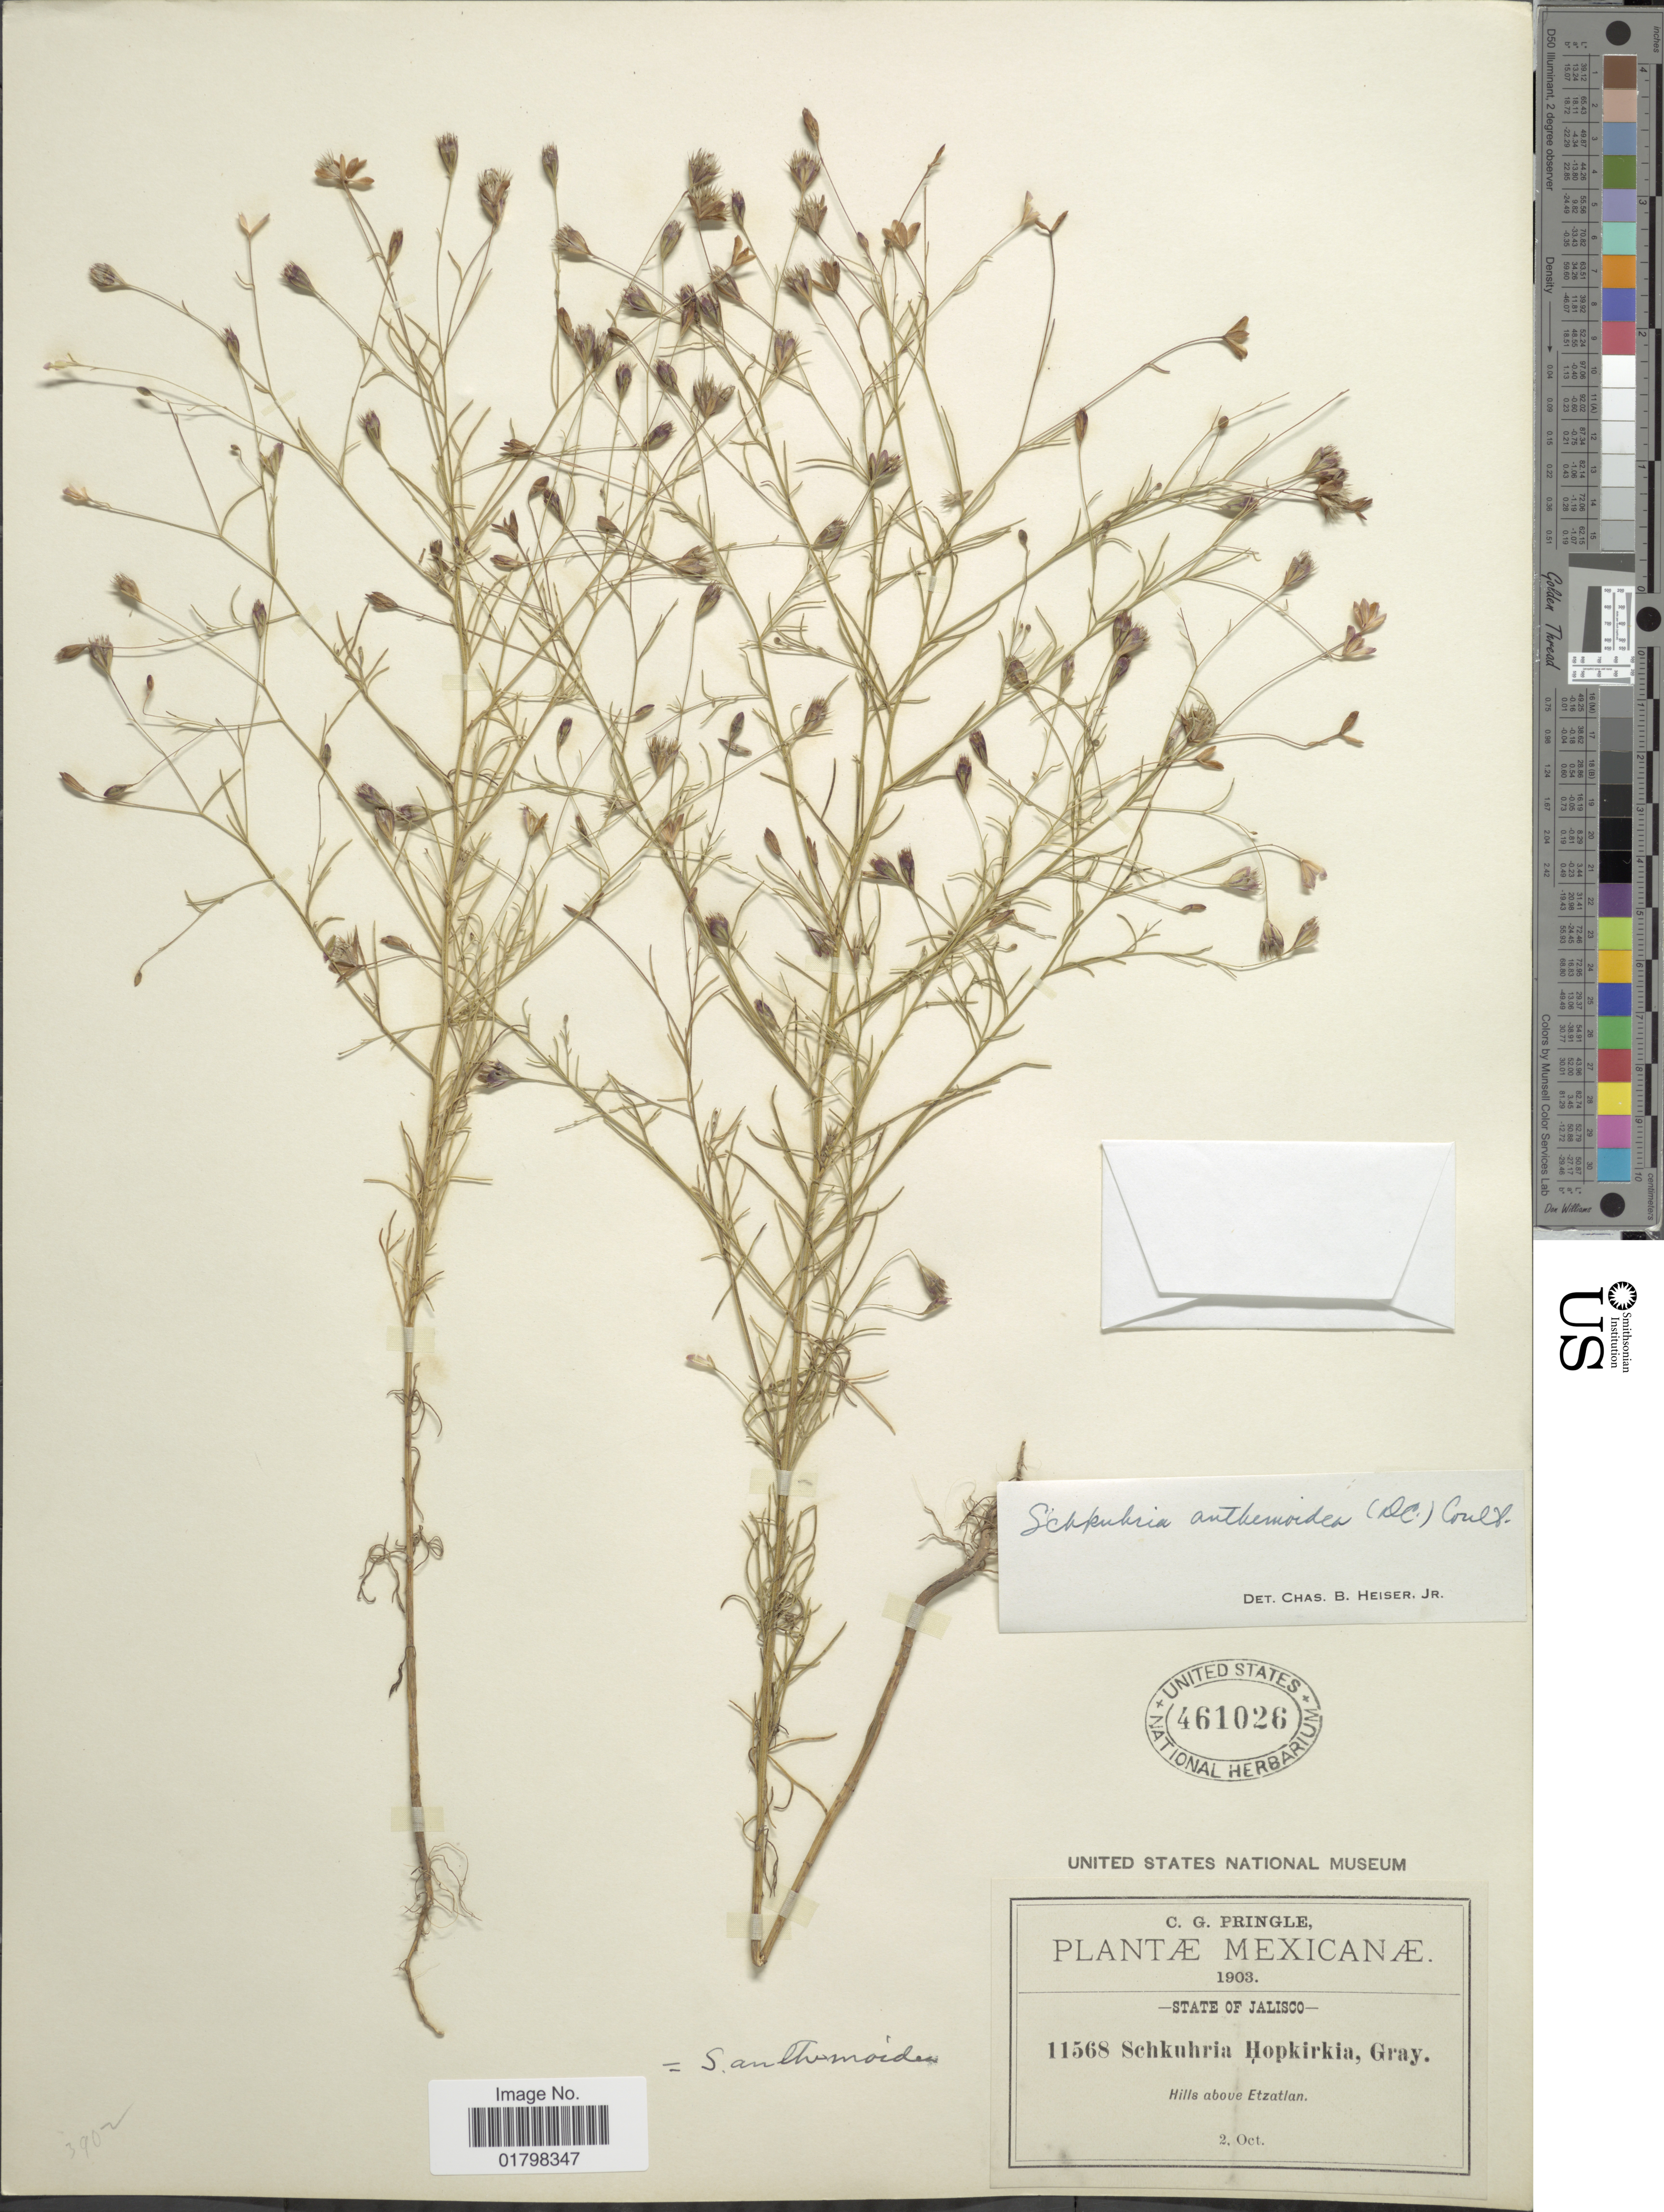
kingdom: Plantae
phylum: Tracheophyta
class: Magnoliopsida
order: Asterales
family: Asteraceae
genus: Schkuhria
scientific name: Schkuhria wislizeni var. frustrata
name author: S.F. Blake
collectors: C. G. Pringle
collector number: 11568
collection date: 1903-10-02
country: Mexico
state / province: Jalisco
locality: Hills above Etzatlan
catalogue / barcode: US 461026